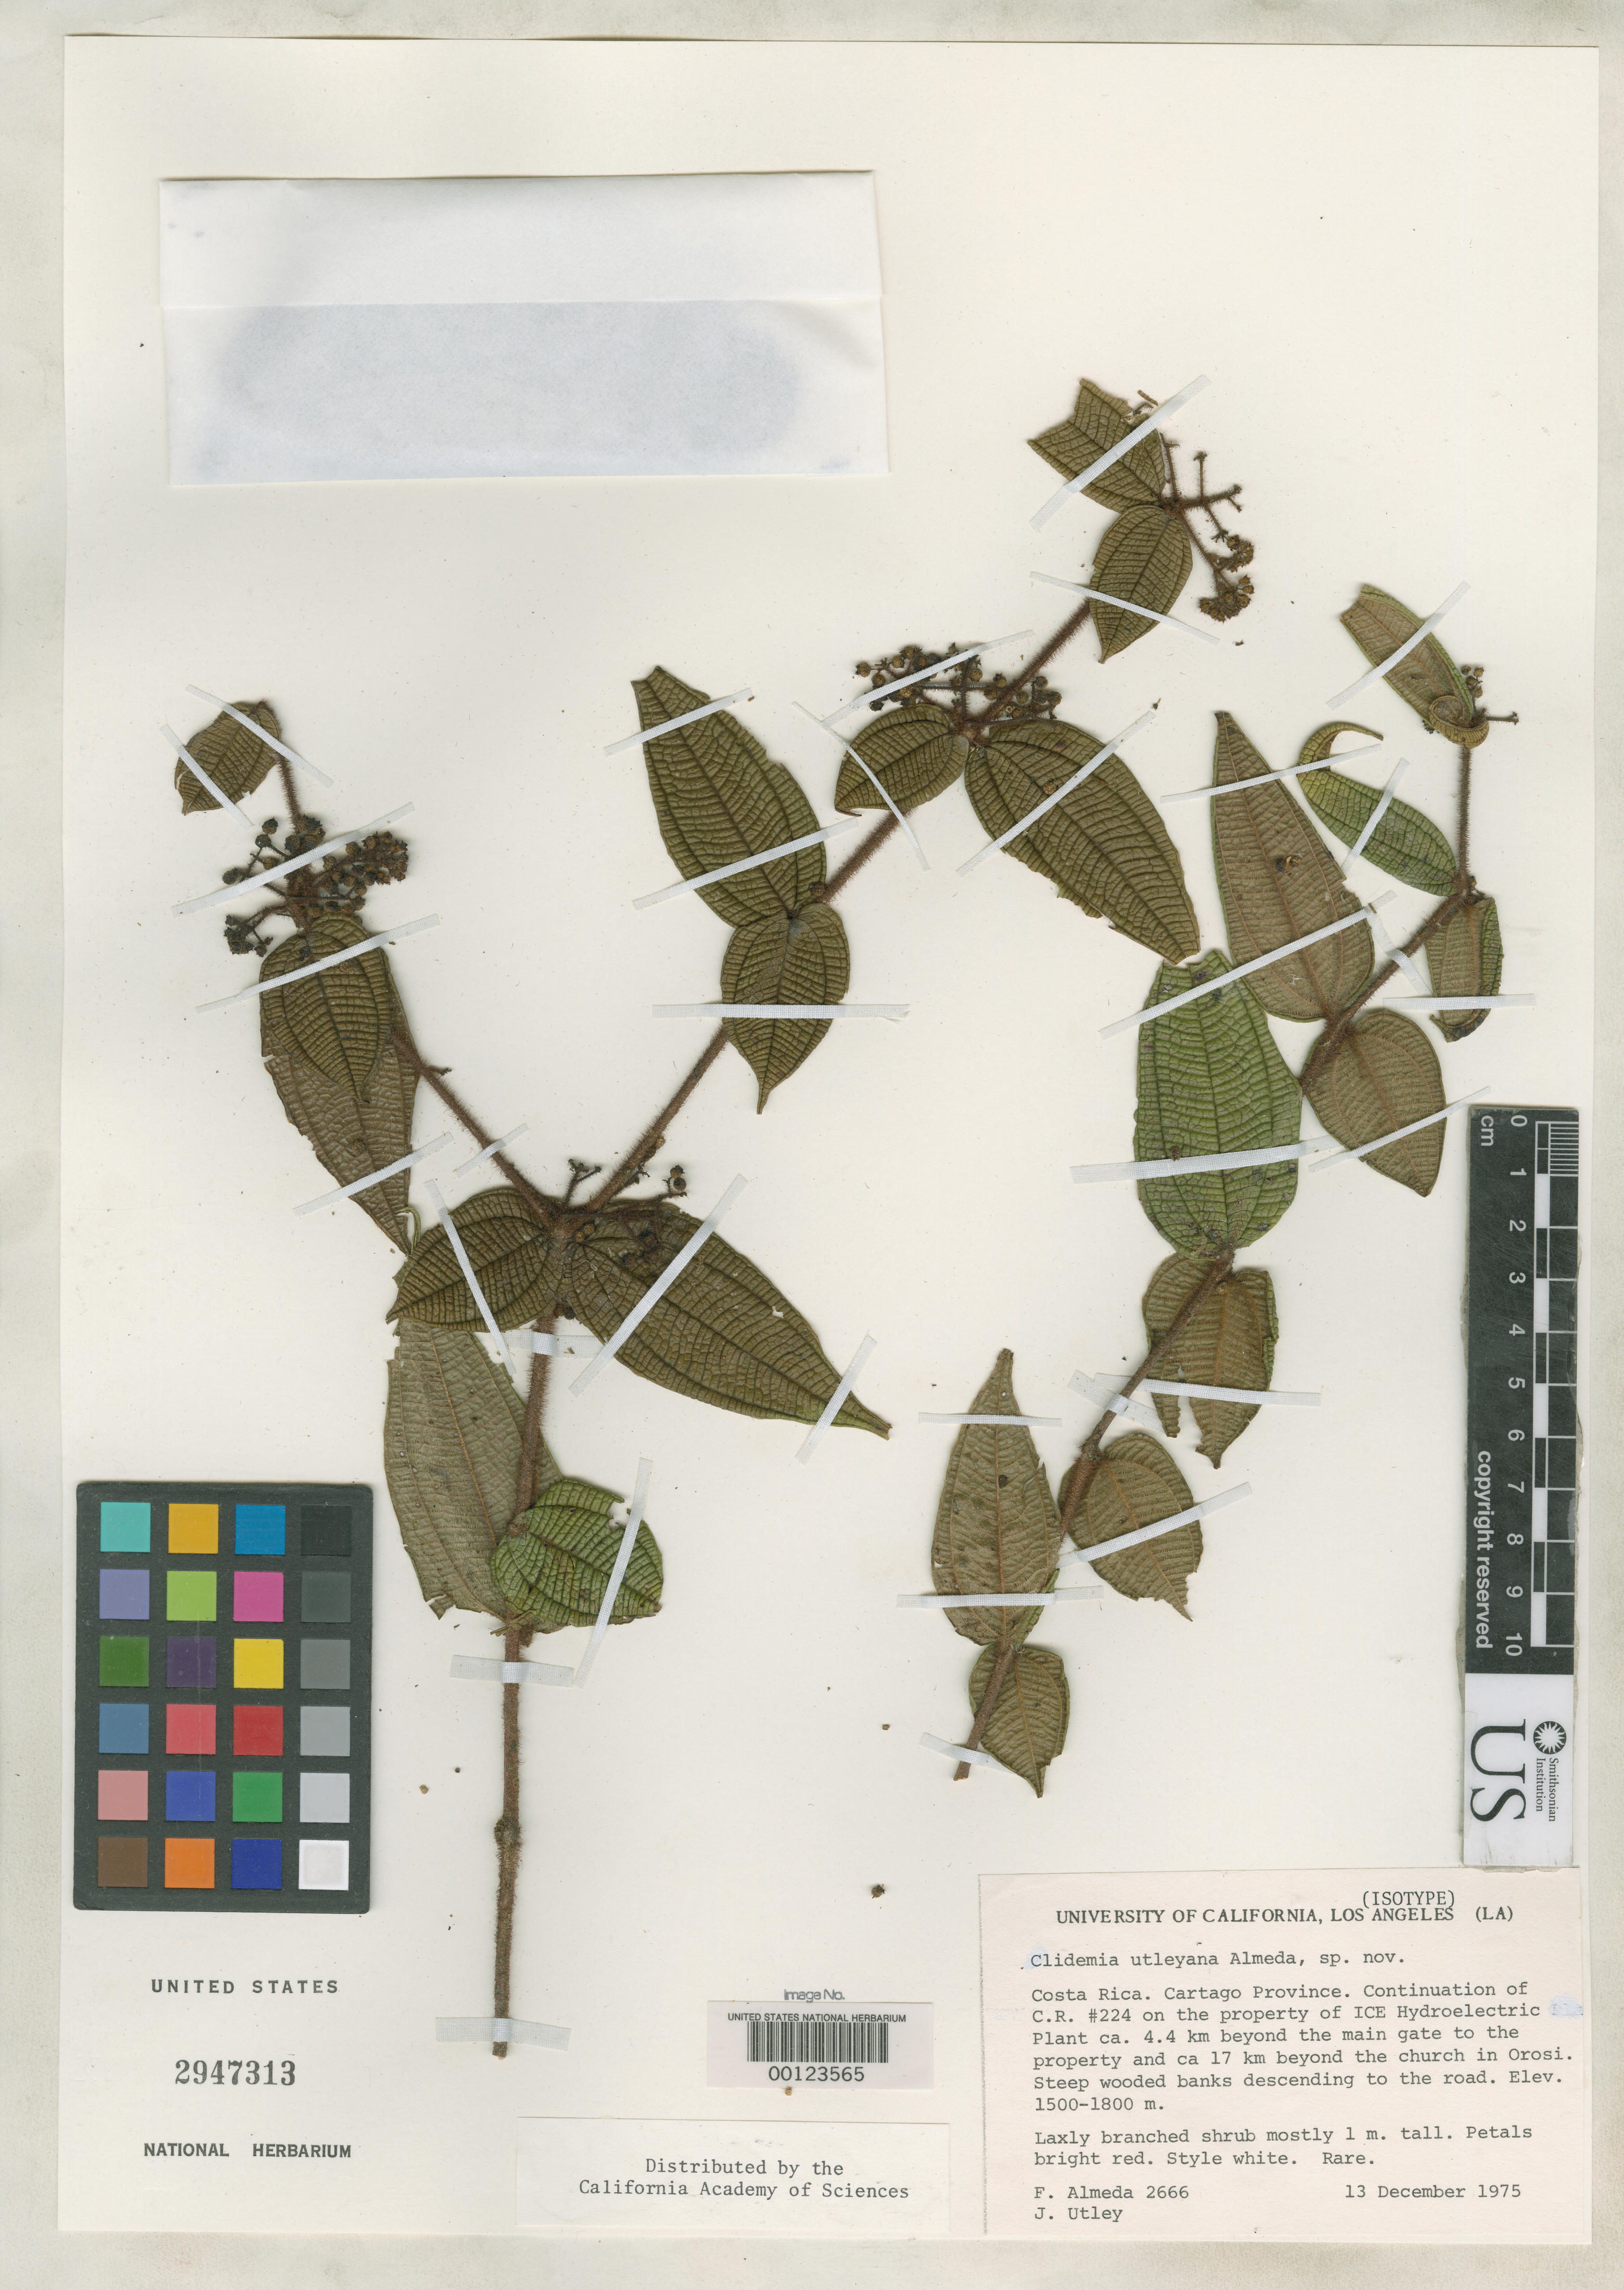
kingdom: Plantae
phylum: Tracheophyta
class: Magnoliopsida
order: Myrtales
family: Melastomataceae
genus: Clidemia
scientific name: Clidemia utleyana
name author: Almeda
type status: Isotype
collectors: F. Almeda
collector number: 2666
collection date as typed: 13 Dec 1975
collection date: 1975-12-13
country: Costa Rica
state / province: Cartago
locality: C.R. 224 about 17 km beyond church in Orosi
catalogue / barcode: US 2947313